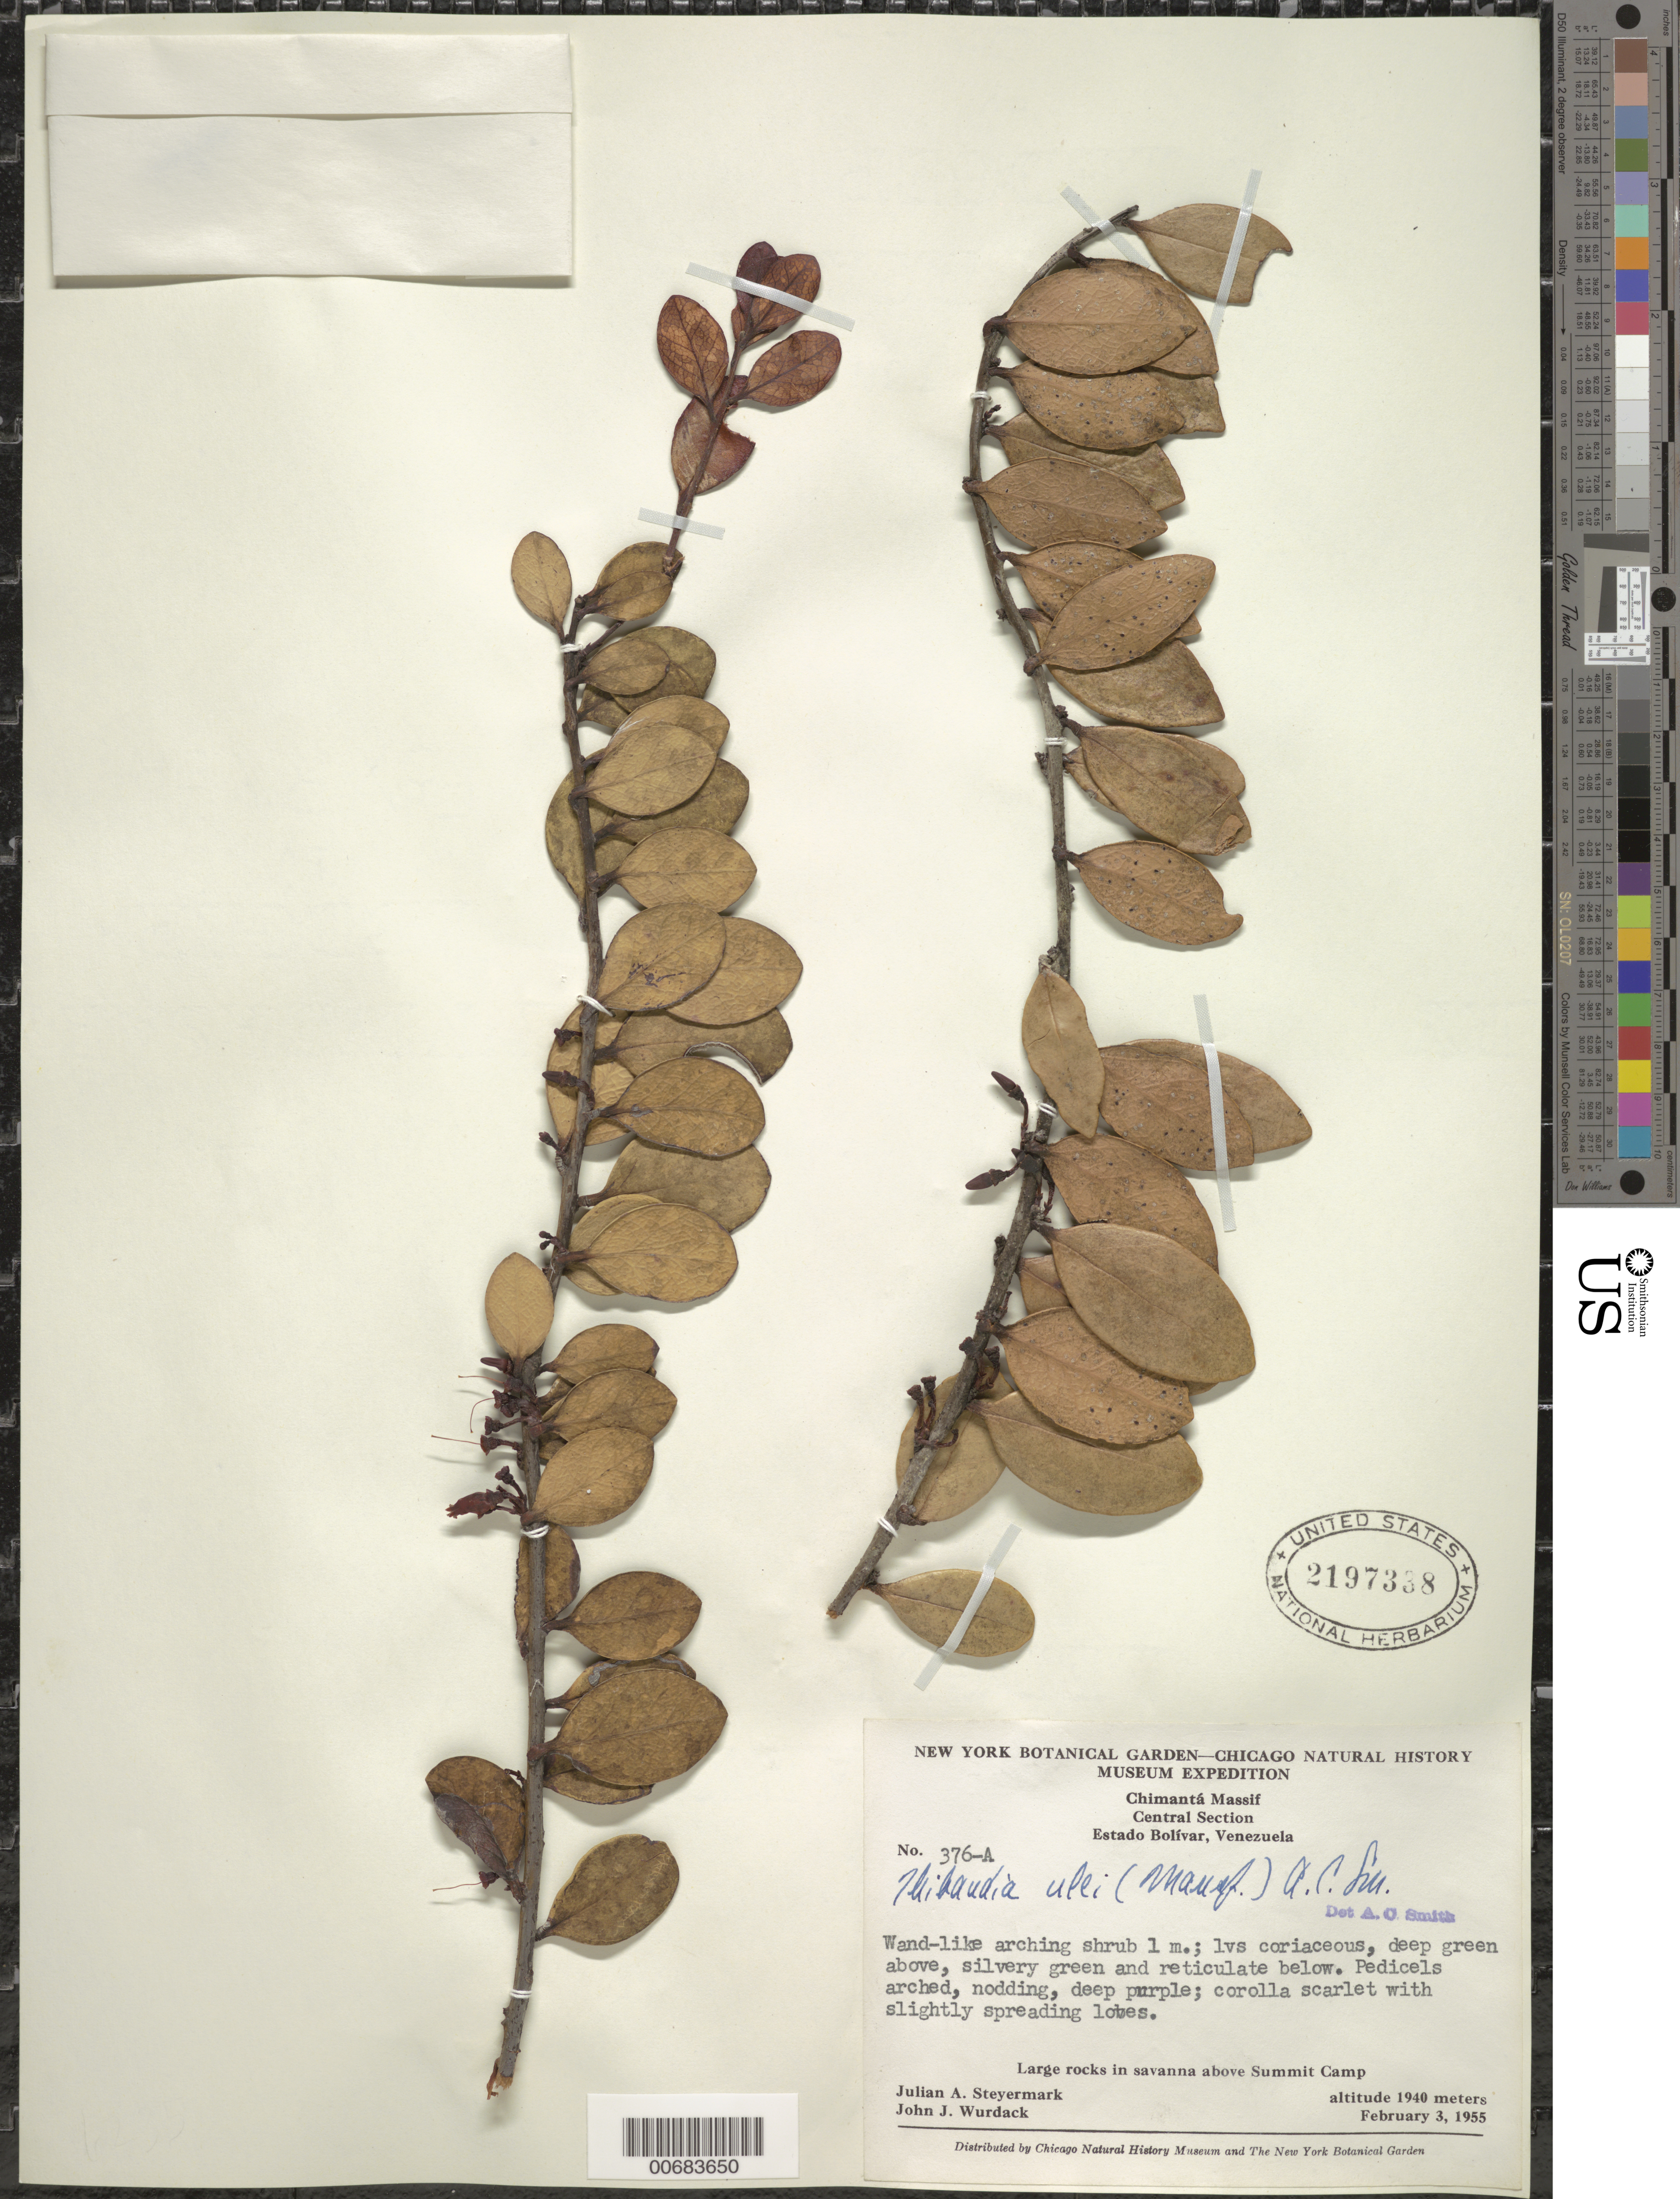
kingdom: Plantae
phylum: Tracheophyta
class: Magnoliopsida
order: Ericales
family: Ericaceae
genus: Thibaudia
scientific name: Thibaudia ulei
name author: A.C. Sm.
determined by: Smith, A. C.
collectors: J. Steyermark & J. J. Wurdack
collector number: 55 376 A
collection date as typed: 3-Feb-55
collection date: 1955-02-03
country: Venezuela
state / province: Bolívar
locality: Chimantá Massif, Central Section, Summit Camp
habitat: Large rocks in savanna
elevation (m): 1940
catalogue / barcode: US 2197338